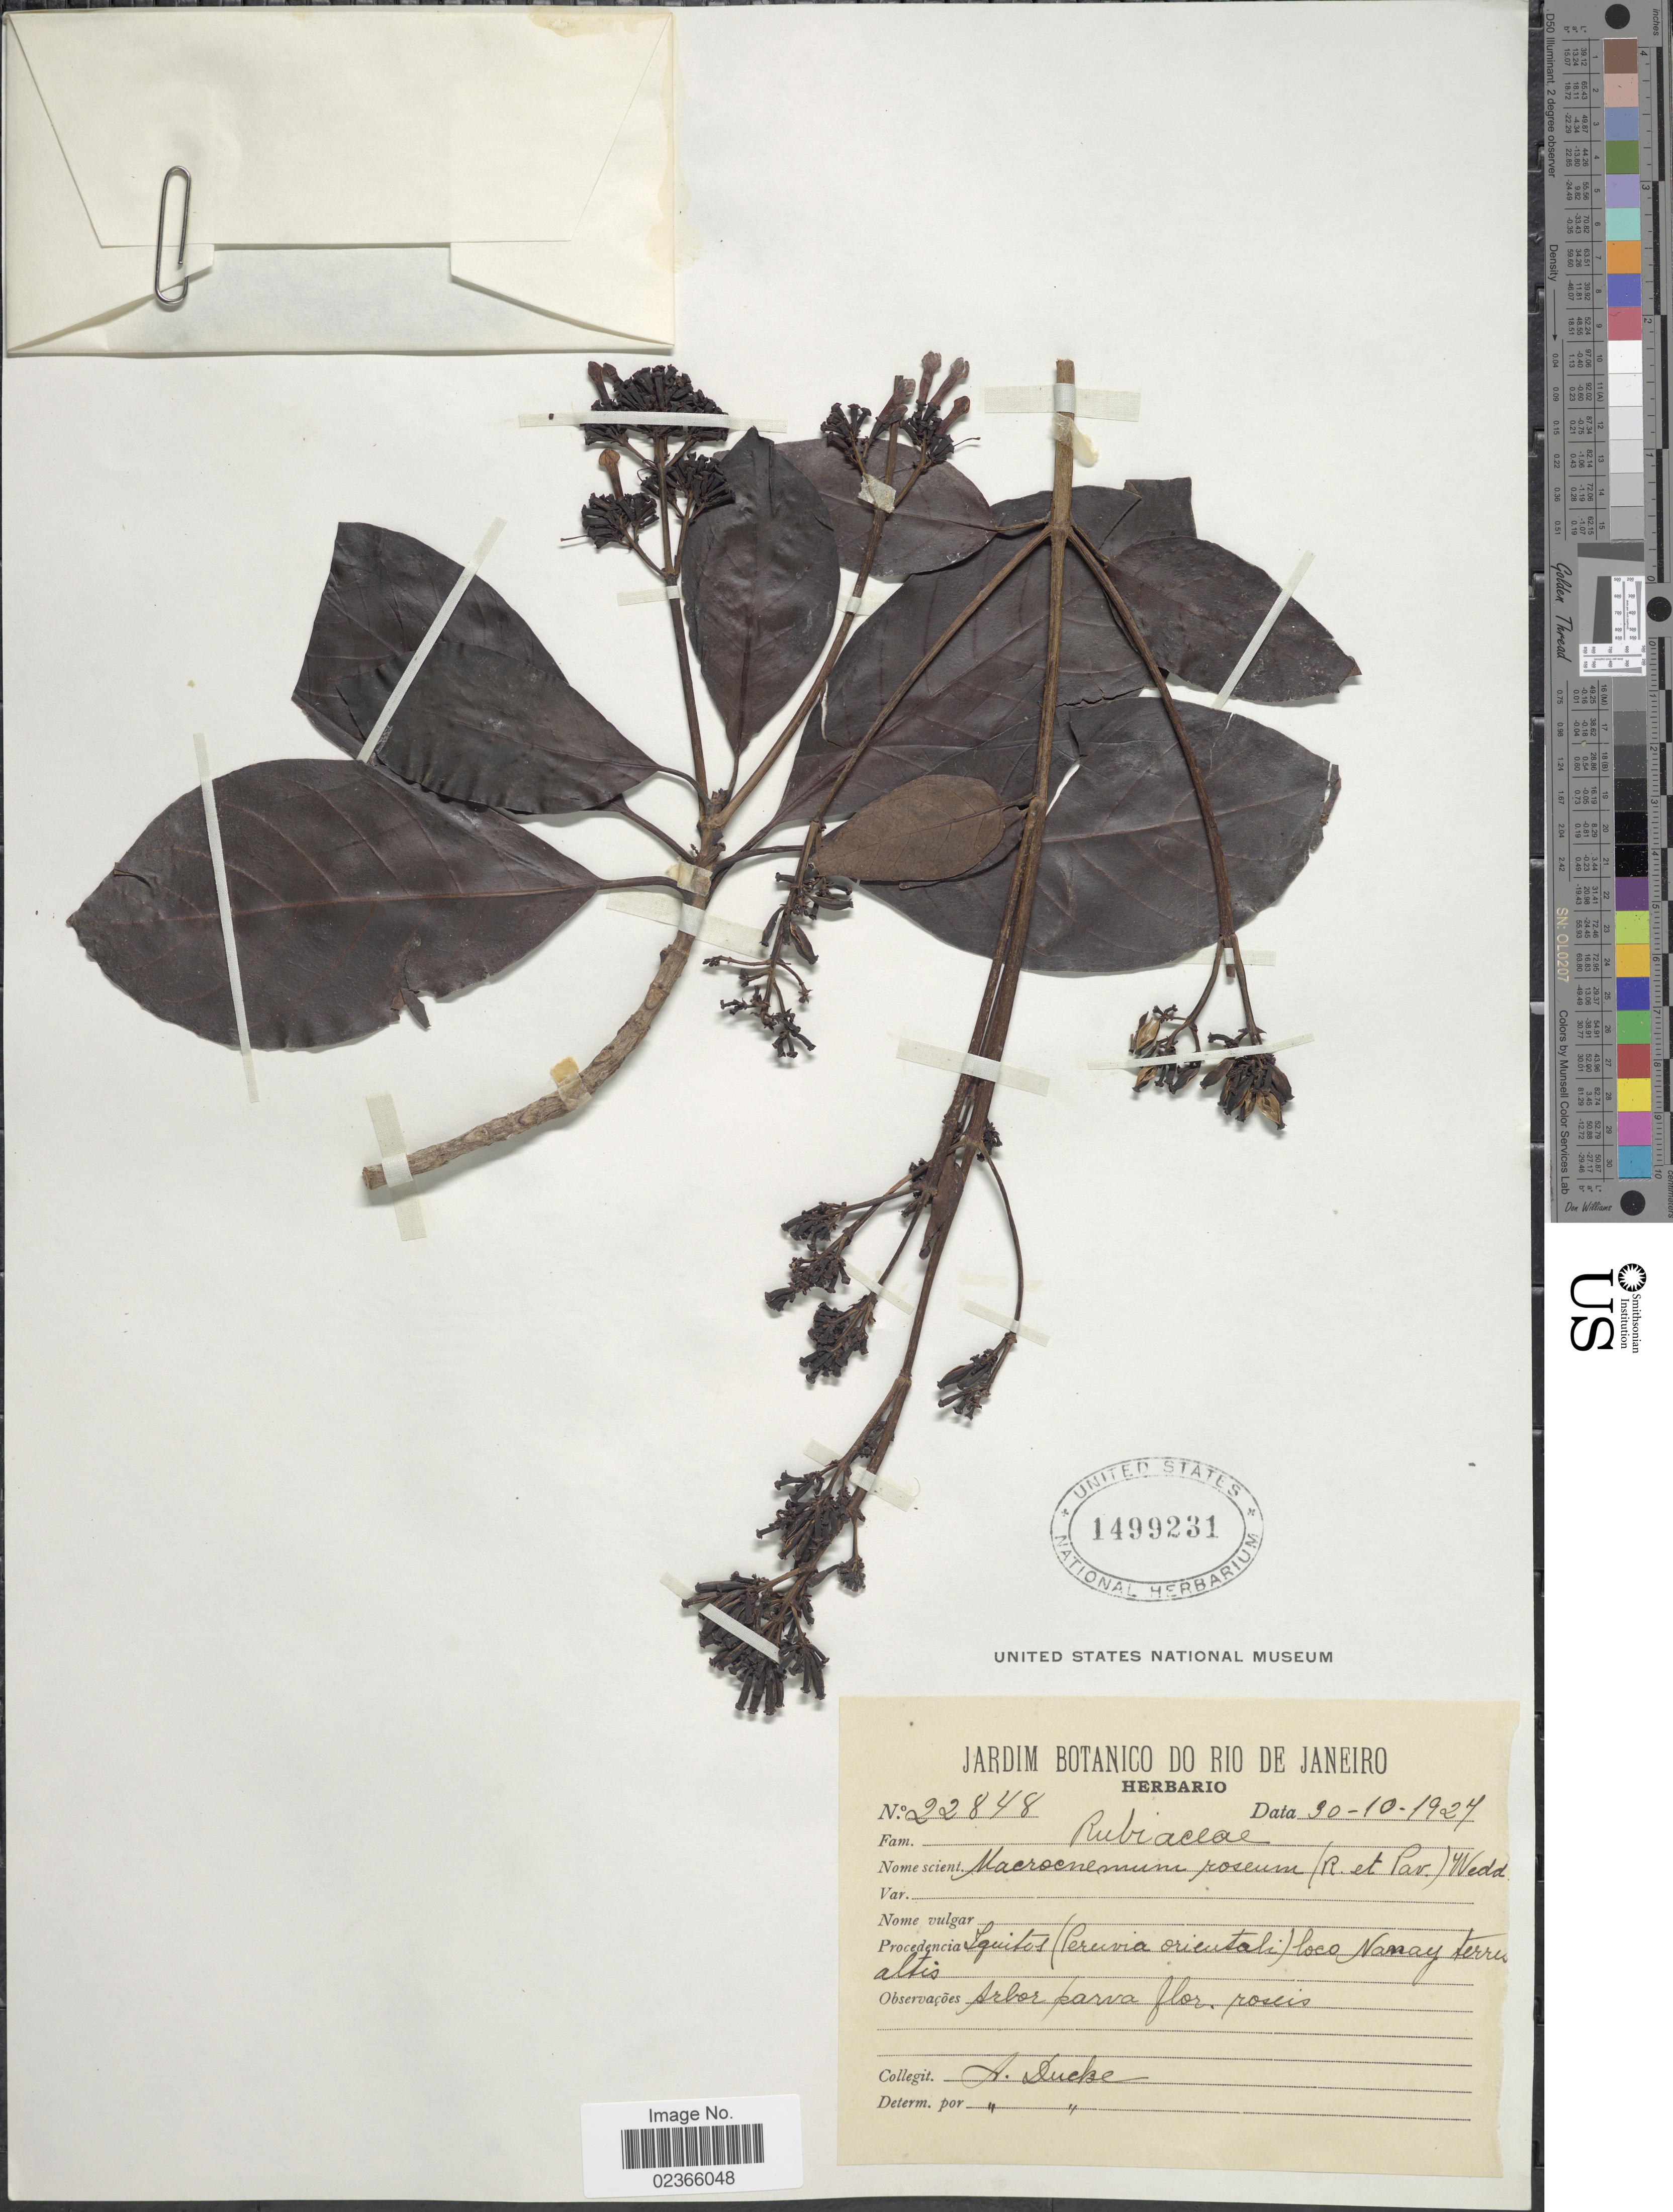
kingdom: Plantae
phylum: Tracheophyta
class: Magnoliopsida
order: Gentianales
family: Rubiaceae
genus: Macrocnemum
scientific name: Macrocnemum roseum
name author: Wedd.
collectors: A. Ducke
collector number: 22848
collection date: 1927-10-30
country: Peru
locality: Iquitos (Peruvia orientali) loco Nanay terres altis.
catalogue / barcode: US 1499231